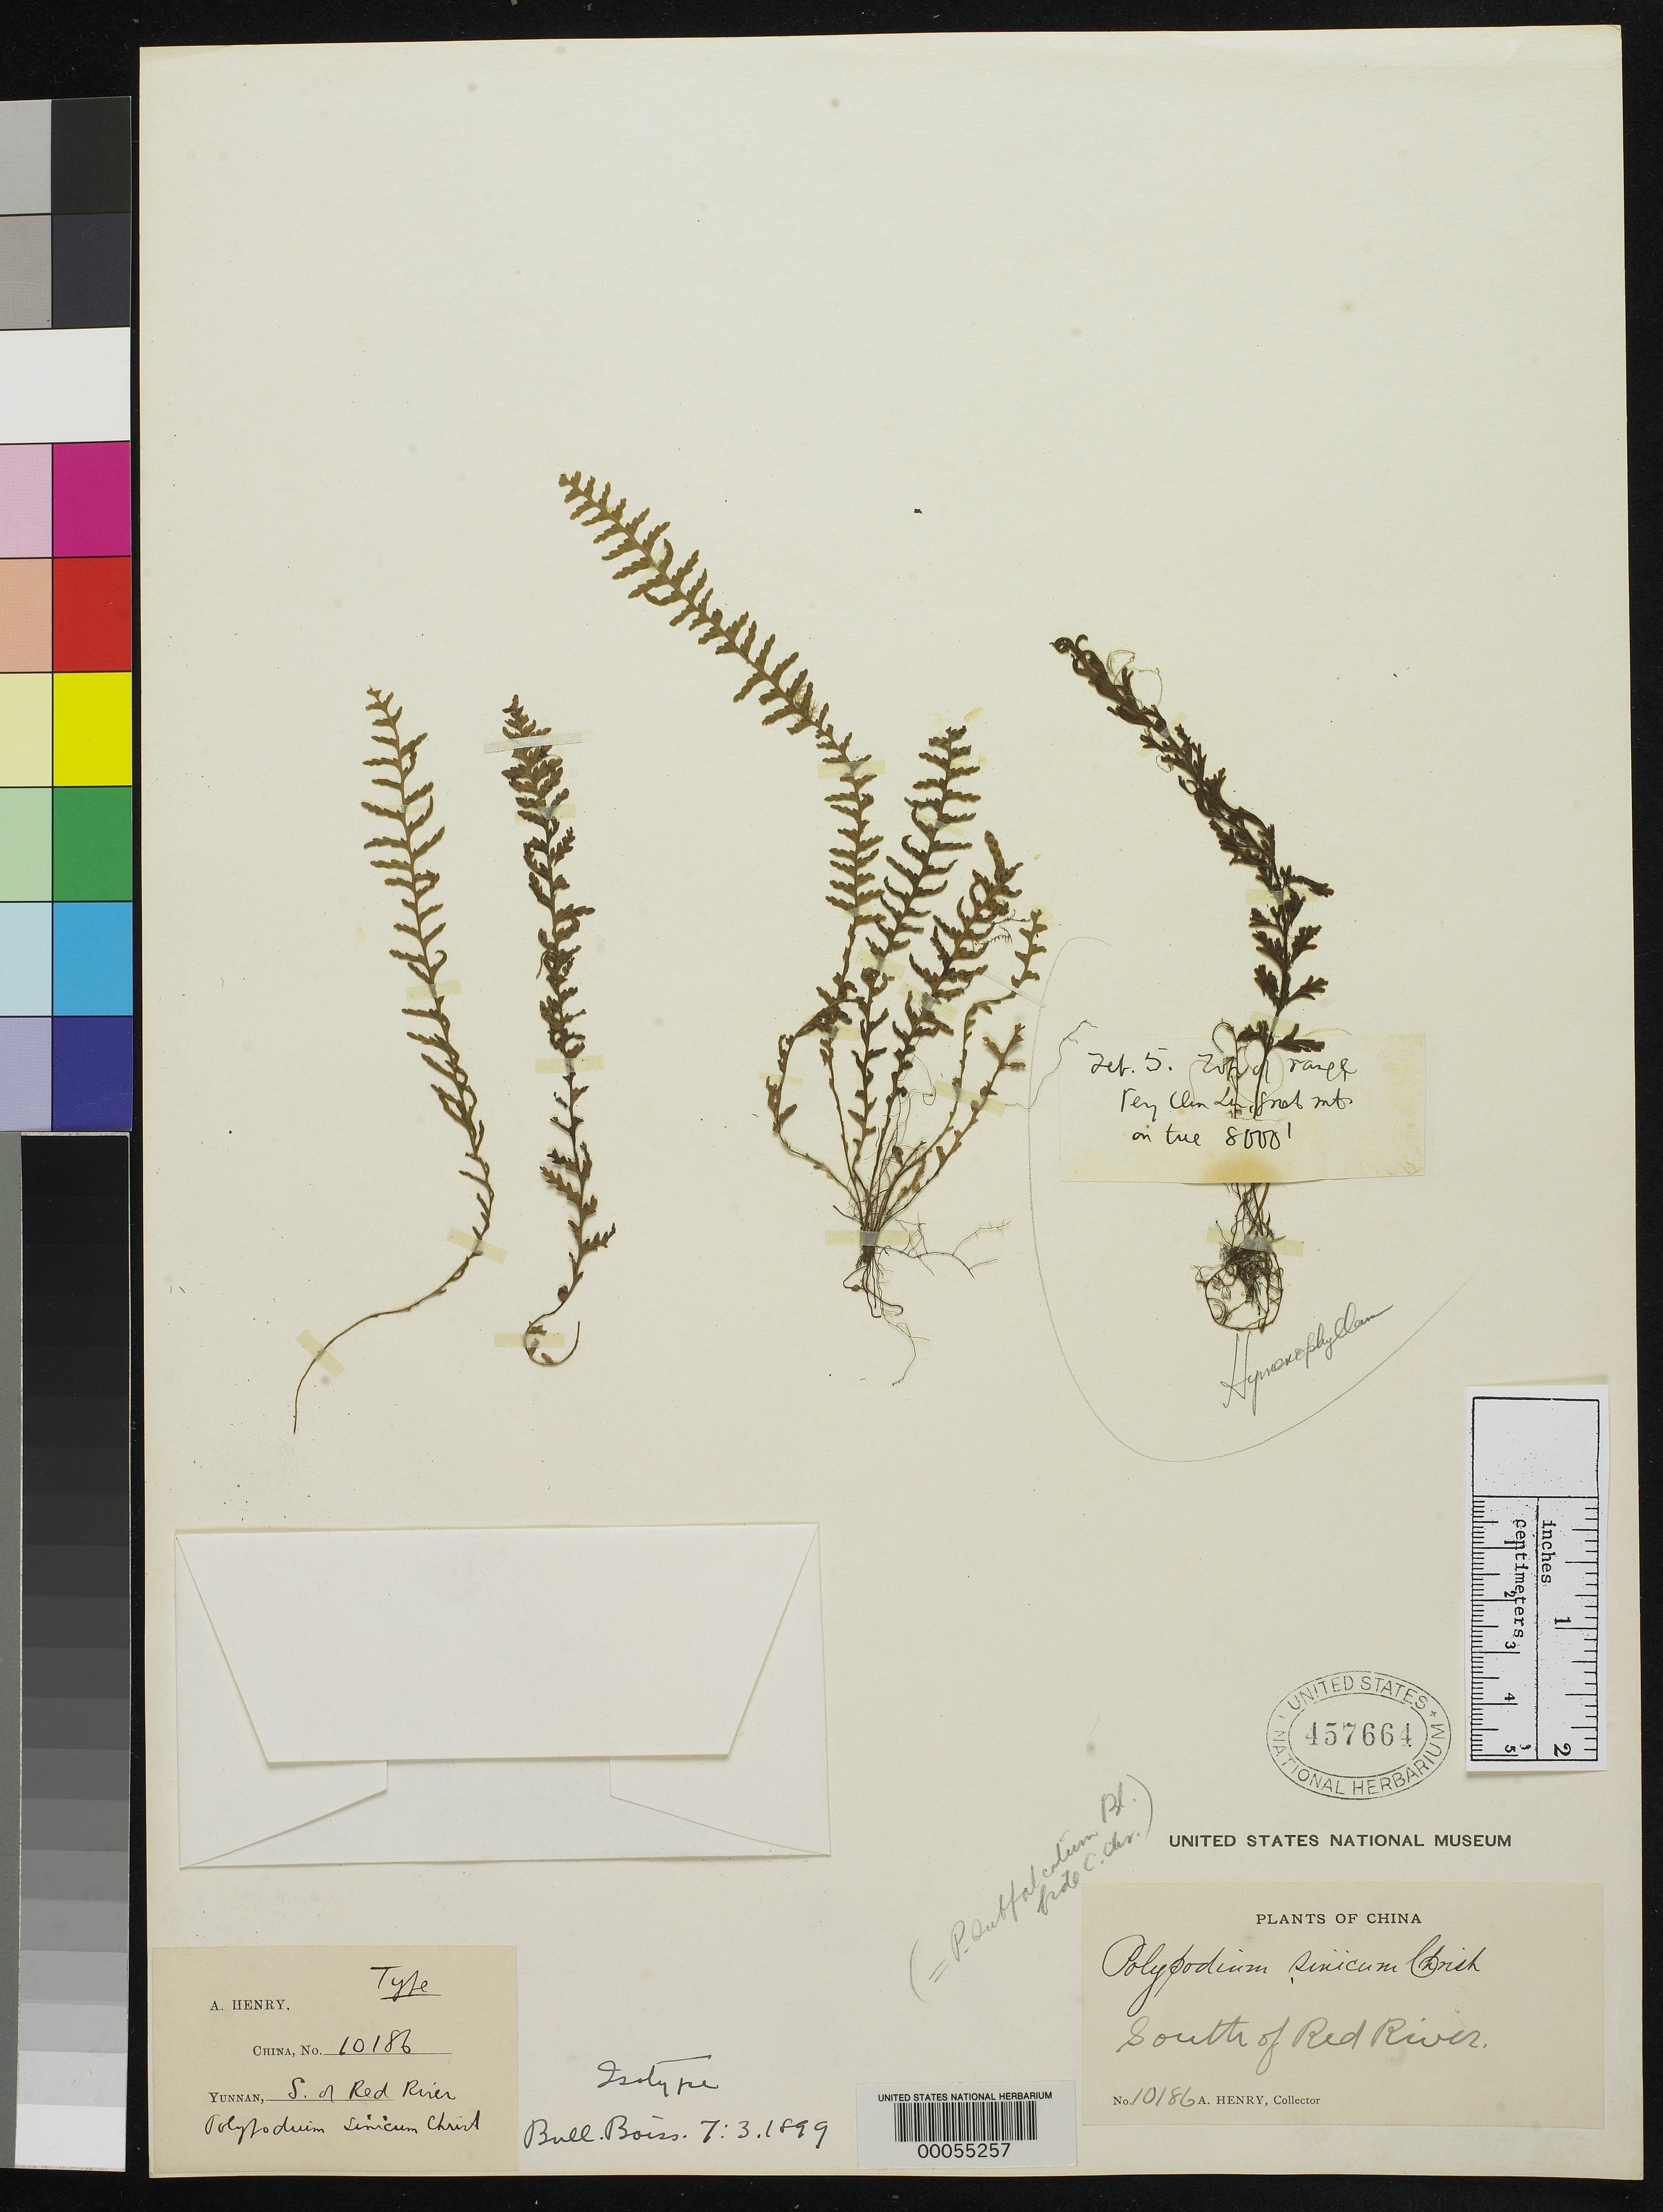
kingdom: Plantae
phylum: Tracheophyta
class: Polypodiopsida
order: Polypodiales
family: Polypodiaceae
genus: Polypodium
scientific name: Polypodium sinicum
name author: Christ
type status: Type Collection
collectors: A. Henry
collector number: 10186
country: China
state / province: Yunnan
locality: S of Red River.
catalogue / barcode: US 457664